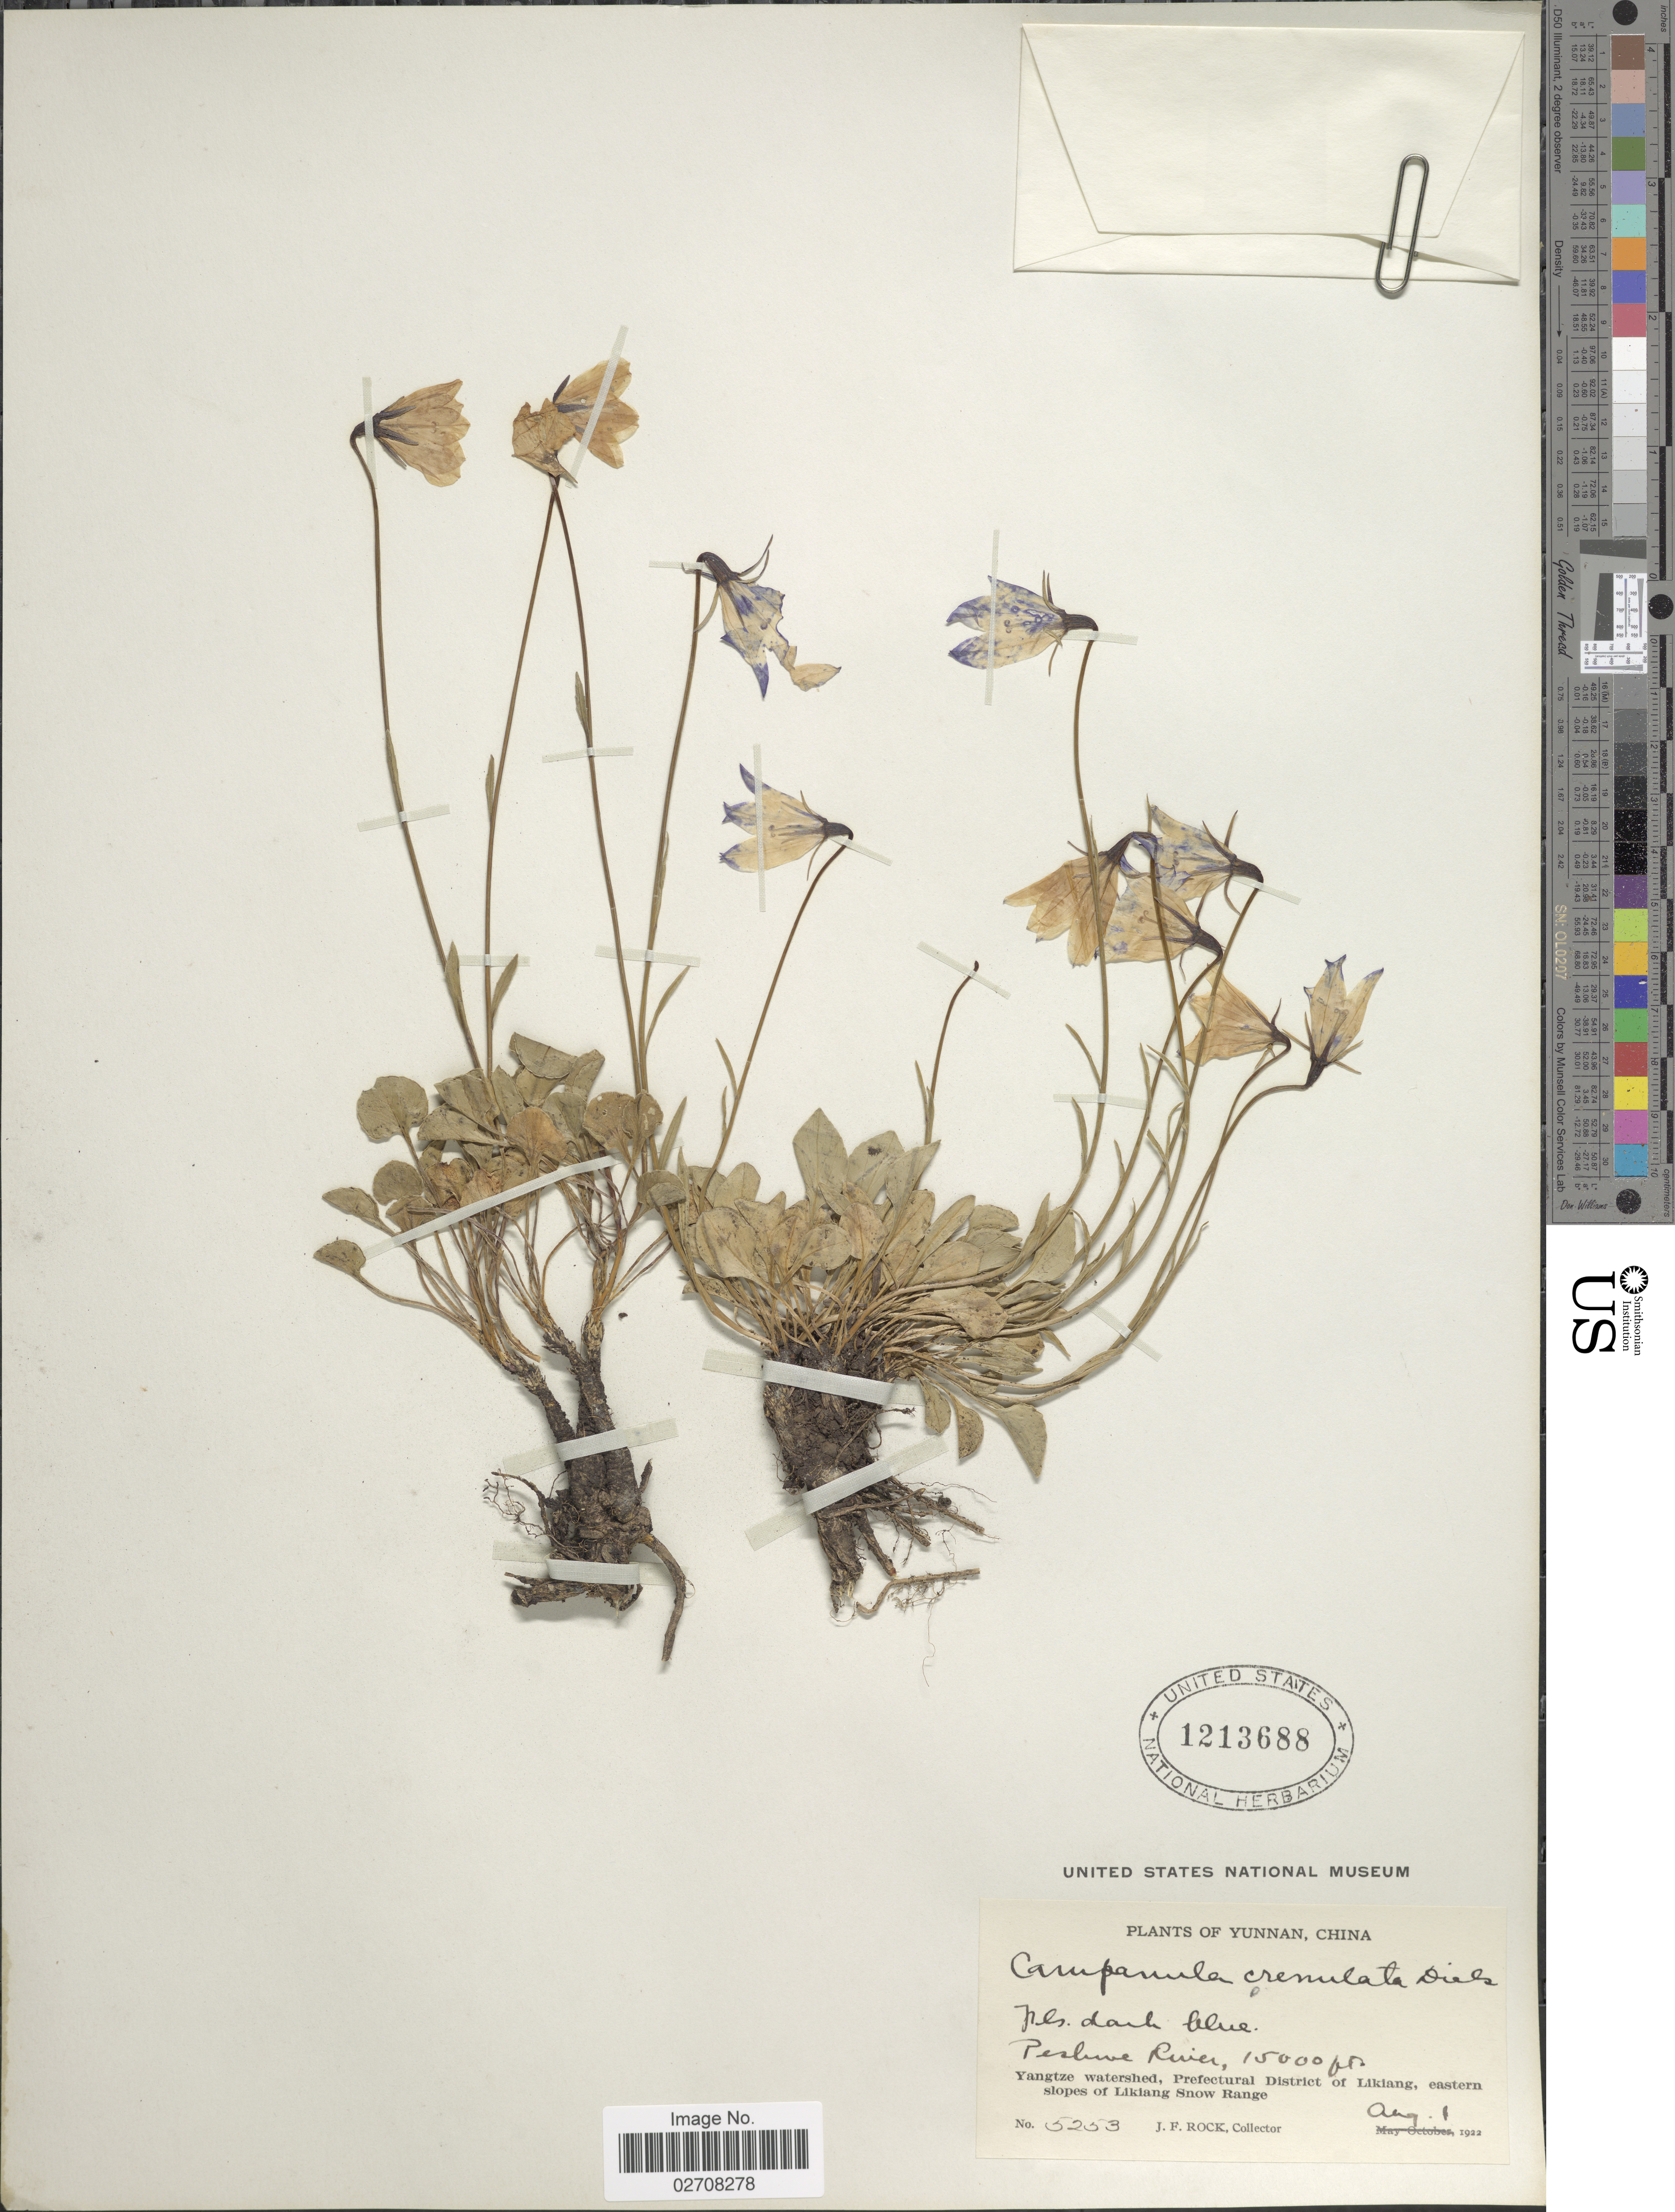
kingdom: Plantae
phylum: Tracheophyta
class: Magnoliopsida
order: Asterales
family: Campanulaceae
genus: Campanula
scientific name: Campanula crenulata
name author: Franch.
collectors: J. F. Rock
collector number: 5253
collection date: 1922-08-01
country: China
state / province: Yunnan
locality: Pesluve River. Yangtze watershed, Prefectural District of Likiang, eastern slopes of Likiang Snow Range.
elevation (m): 4572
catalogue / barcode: US 1213688